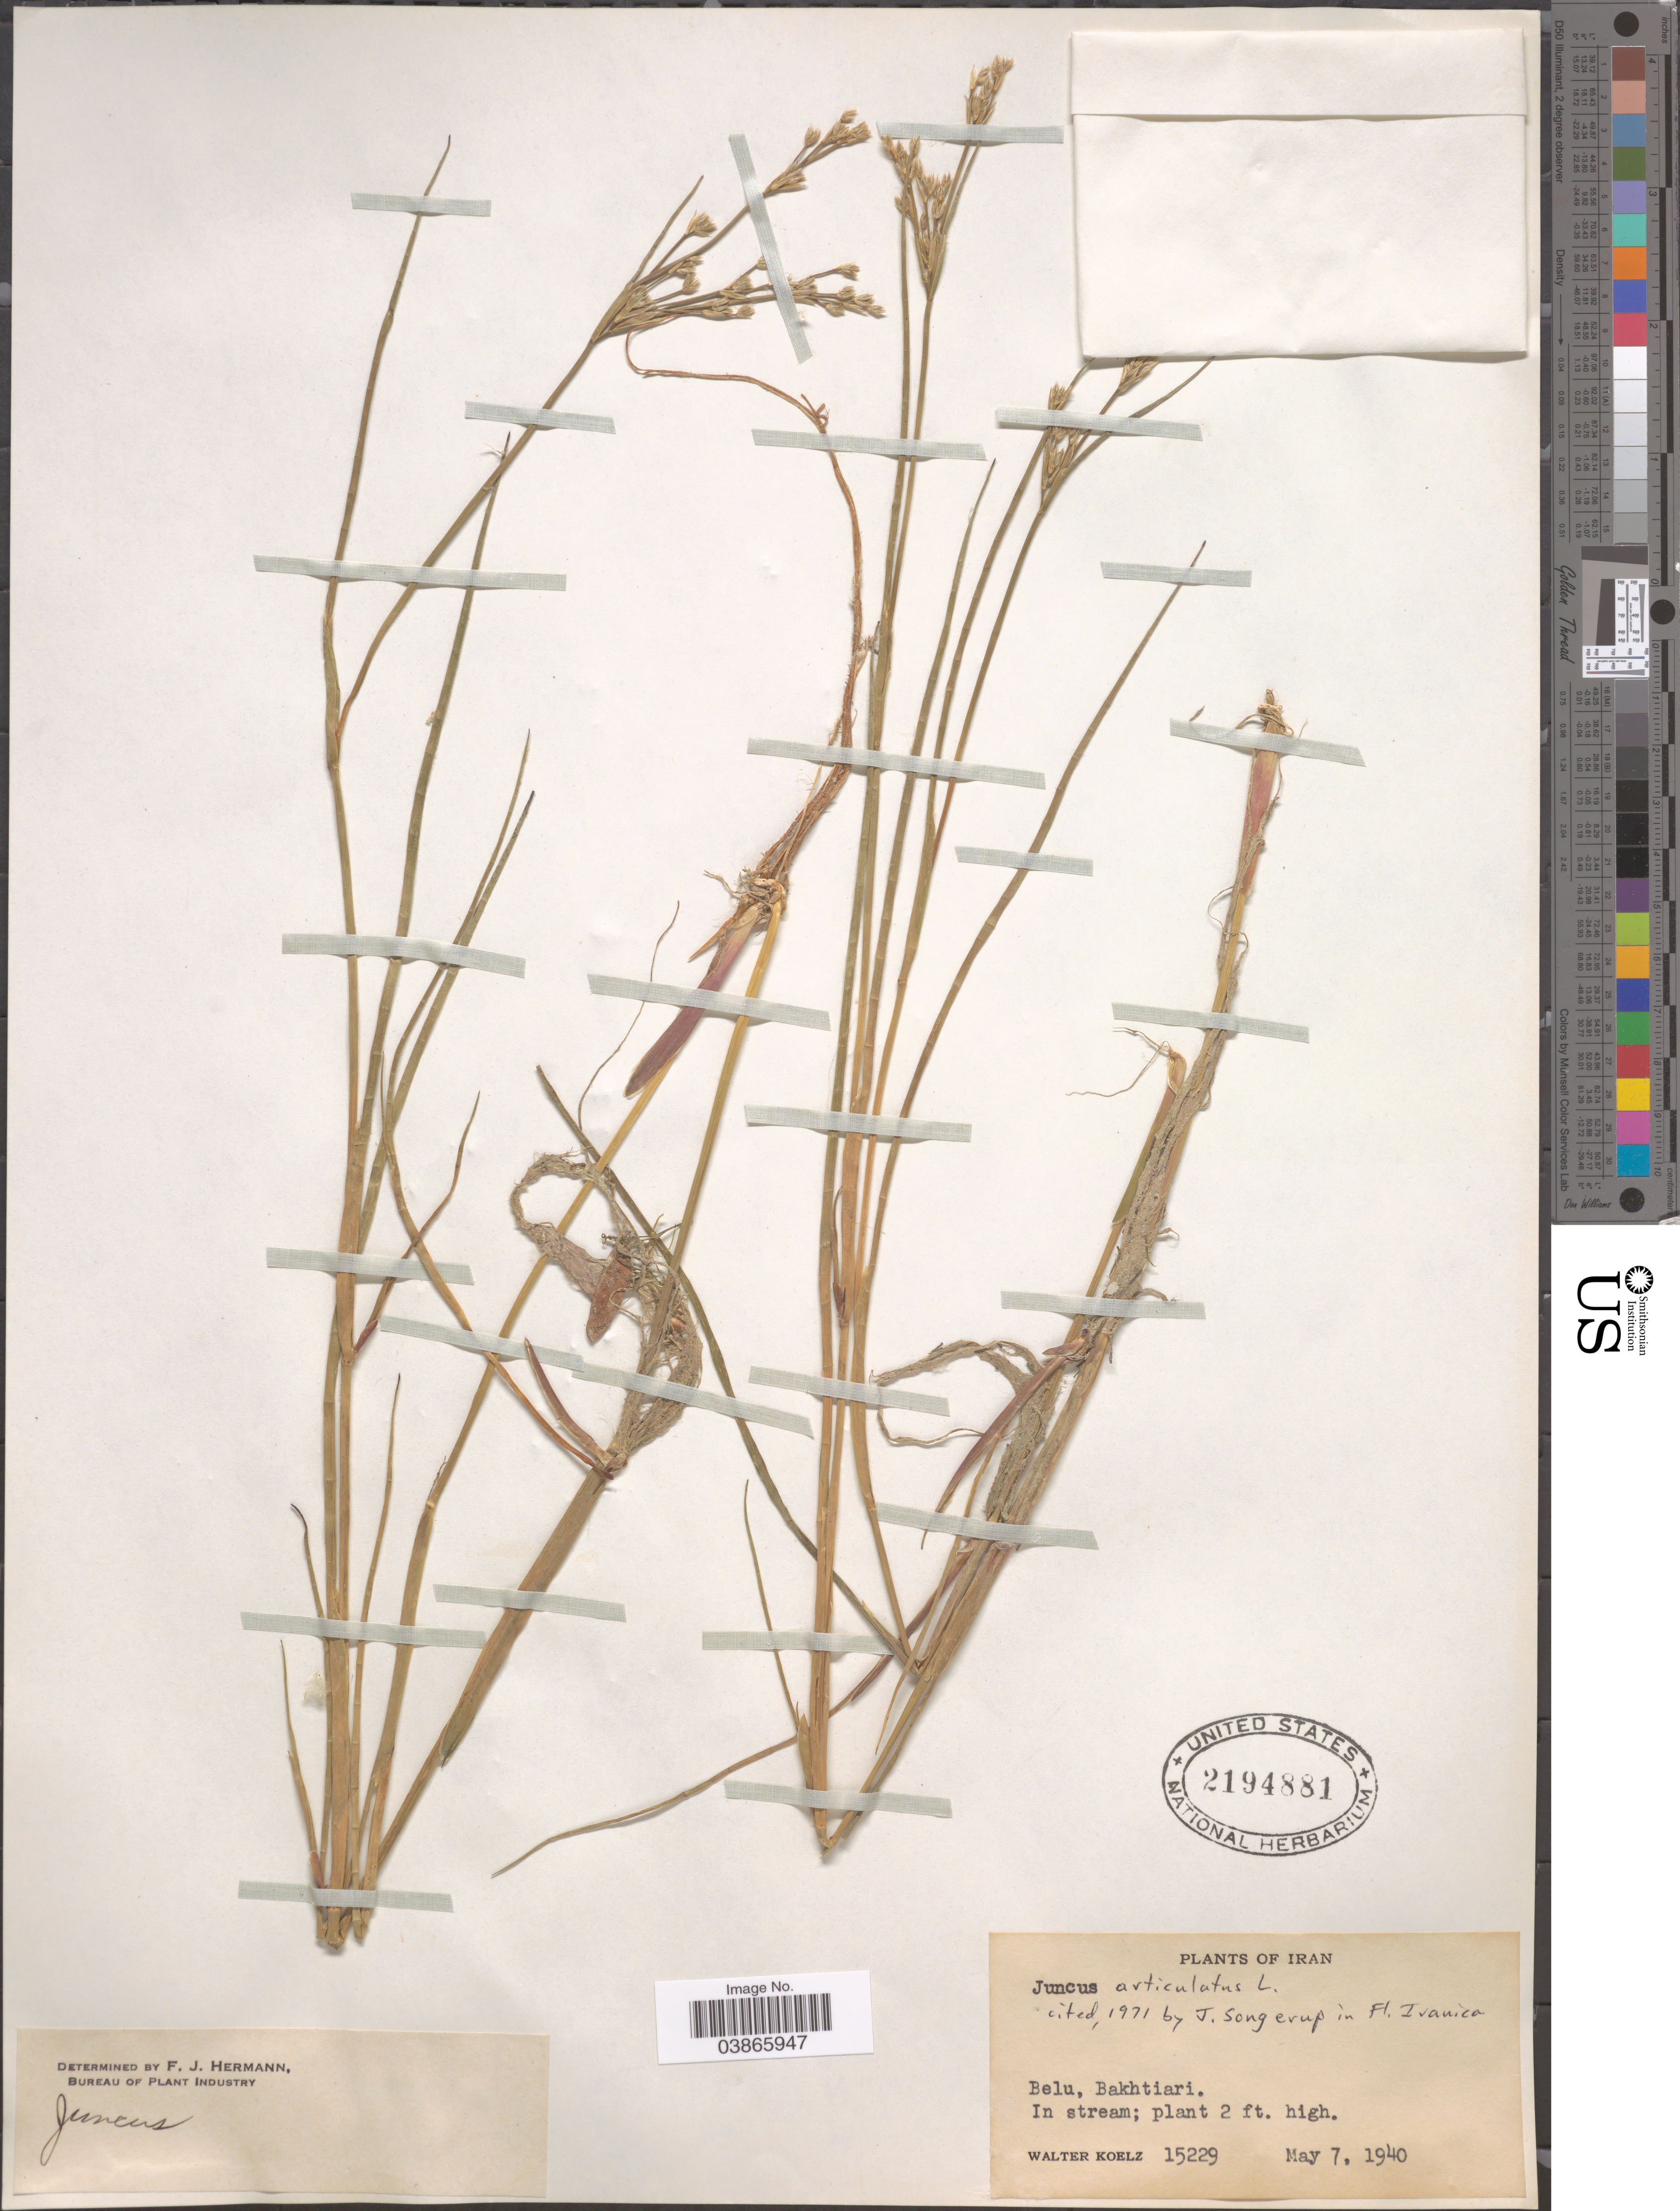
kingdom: Plantae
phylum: Tracheophyta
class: Liliopsida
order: Poales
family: Juncaceae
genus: Juncus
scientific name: Juncus articulatus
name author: L.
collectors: W. N. Koelz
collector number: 15229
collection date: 1940-05-07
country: Iran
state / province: Chahar Mahaal and Bakhtiari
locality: Belu, Bakhtiari.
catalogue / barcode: US 2194881